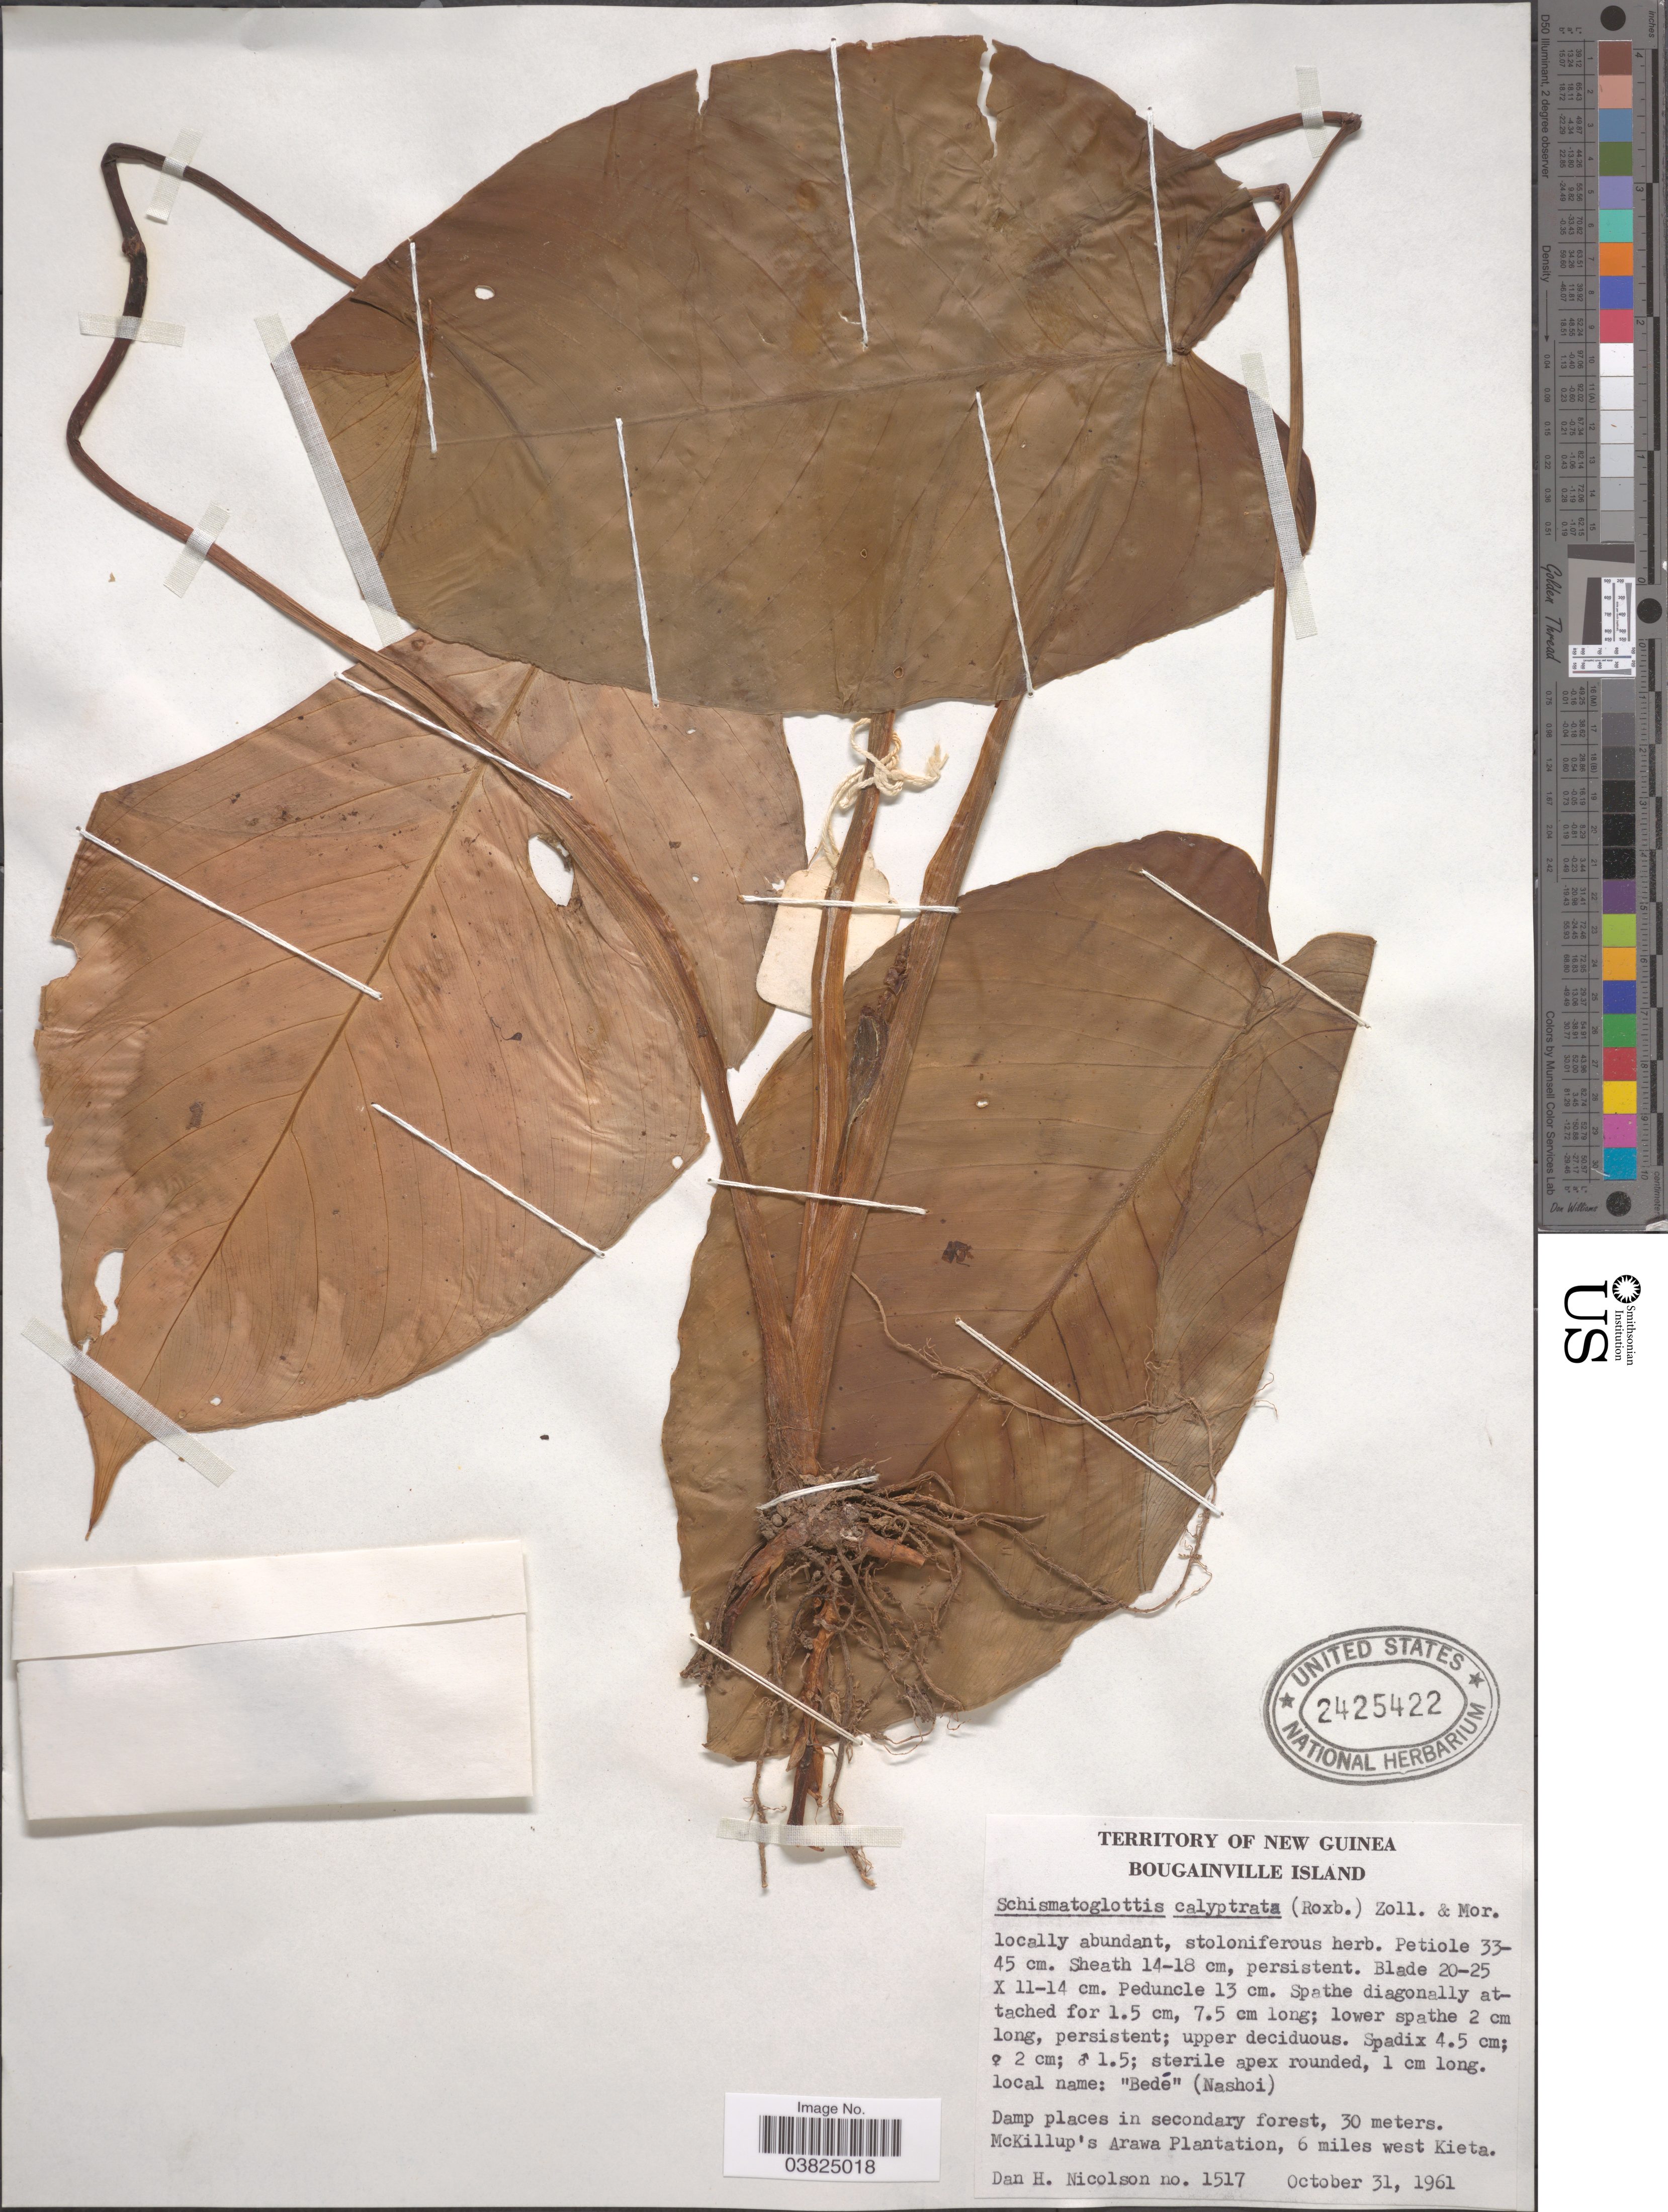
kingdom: Plantae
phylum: Tracheophyta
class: Liliopsida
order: Alismatales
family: Araceae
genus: Schismatoglottis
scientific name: Schismatoglottis calyptrata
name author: Zoll. & Moritzi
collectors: D. H. Nicolson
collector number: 1517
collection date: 1961-10-31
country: Papua New Guinea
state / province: Bougainville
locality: Territory of New Guinea. Bougainville Island. McKillup's Arawa Plantation, 6 miles west Kieta.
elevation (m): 30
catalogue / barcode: US 2425422